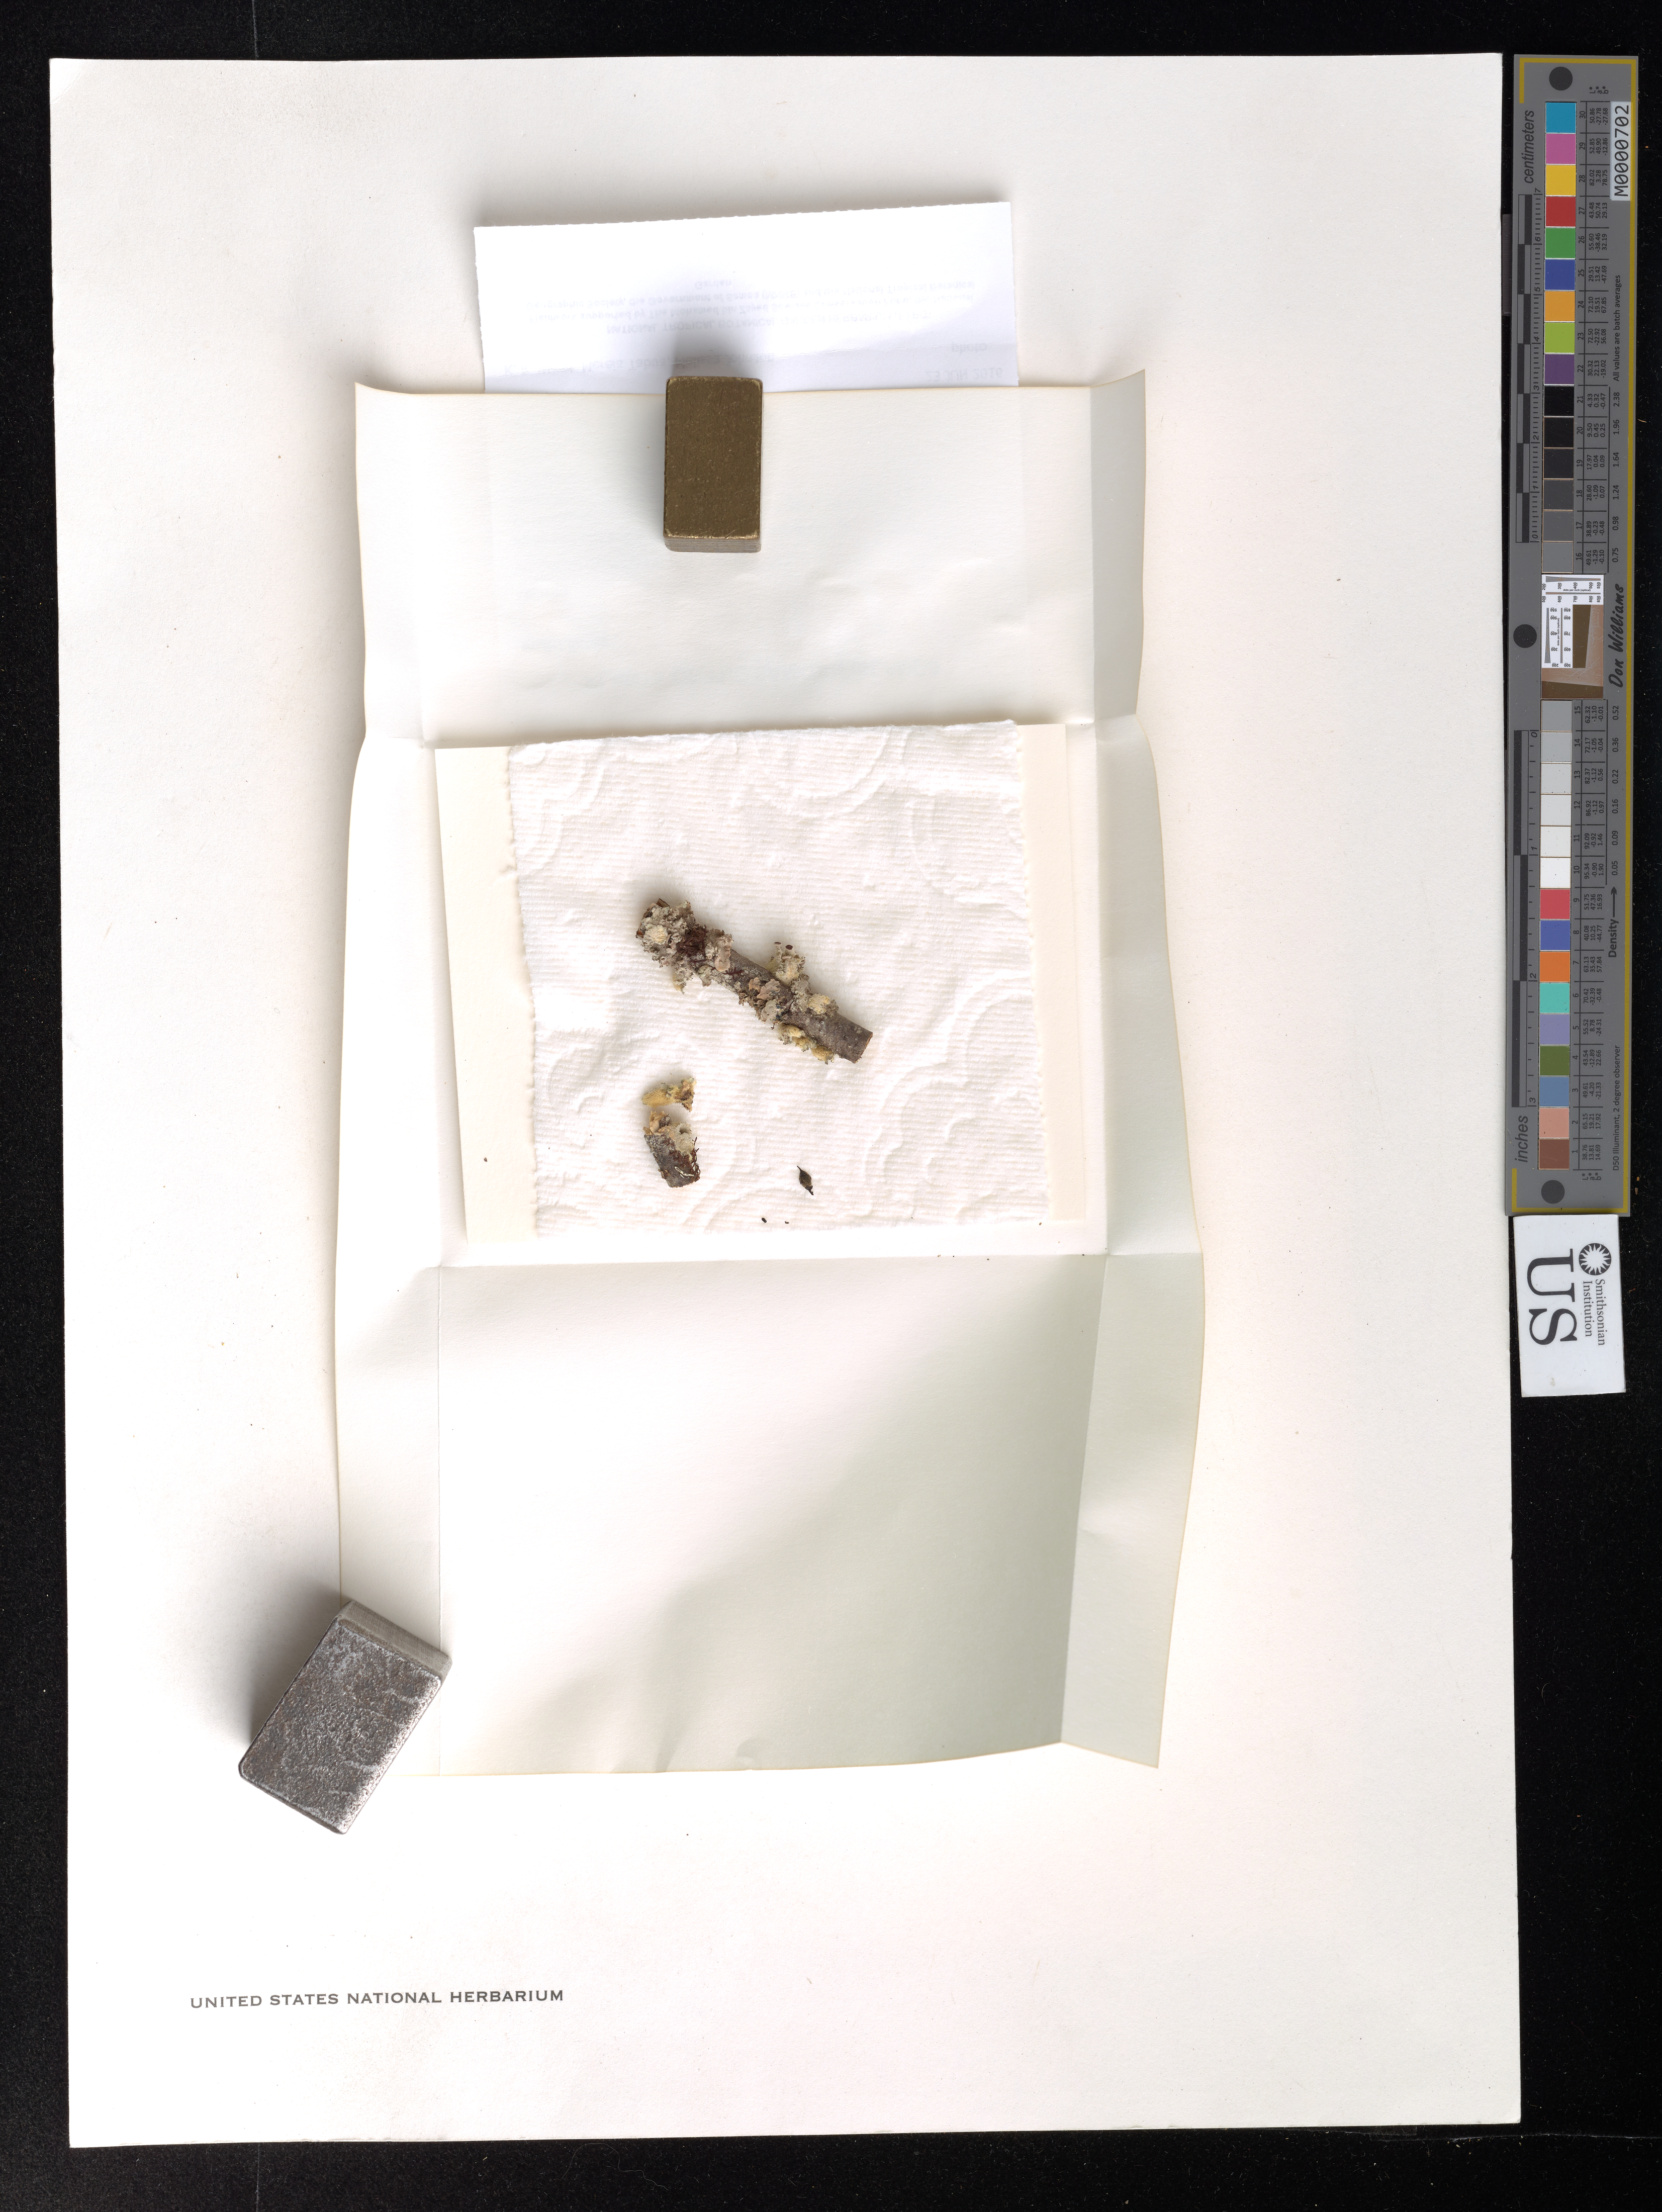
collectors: T. W. Flynn, K. R. Wood, M. Tabua & M. Johnson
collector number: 8612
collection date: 2016-06-23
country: Samoa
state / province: Gagaifomauga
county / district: Savaii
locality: Savaii. Trail just below cinder cone camp area of Mt. Mata o Le Afi.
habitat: Scrub vegetation over aa clinkers w/ Weinmannia, Cyrtandra, Vaccinium, Wikstroemia and Spiranthes.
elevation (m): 1615